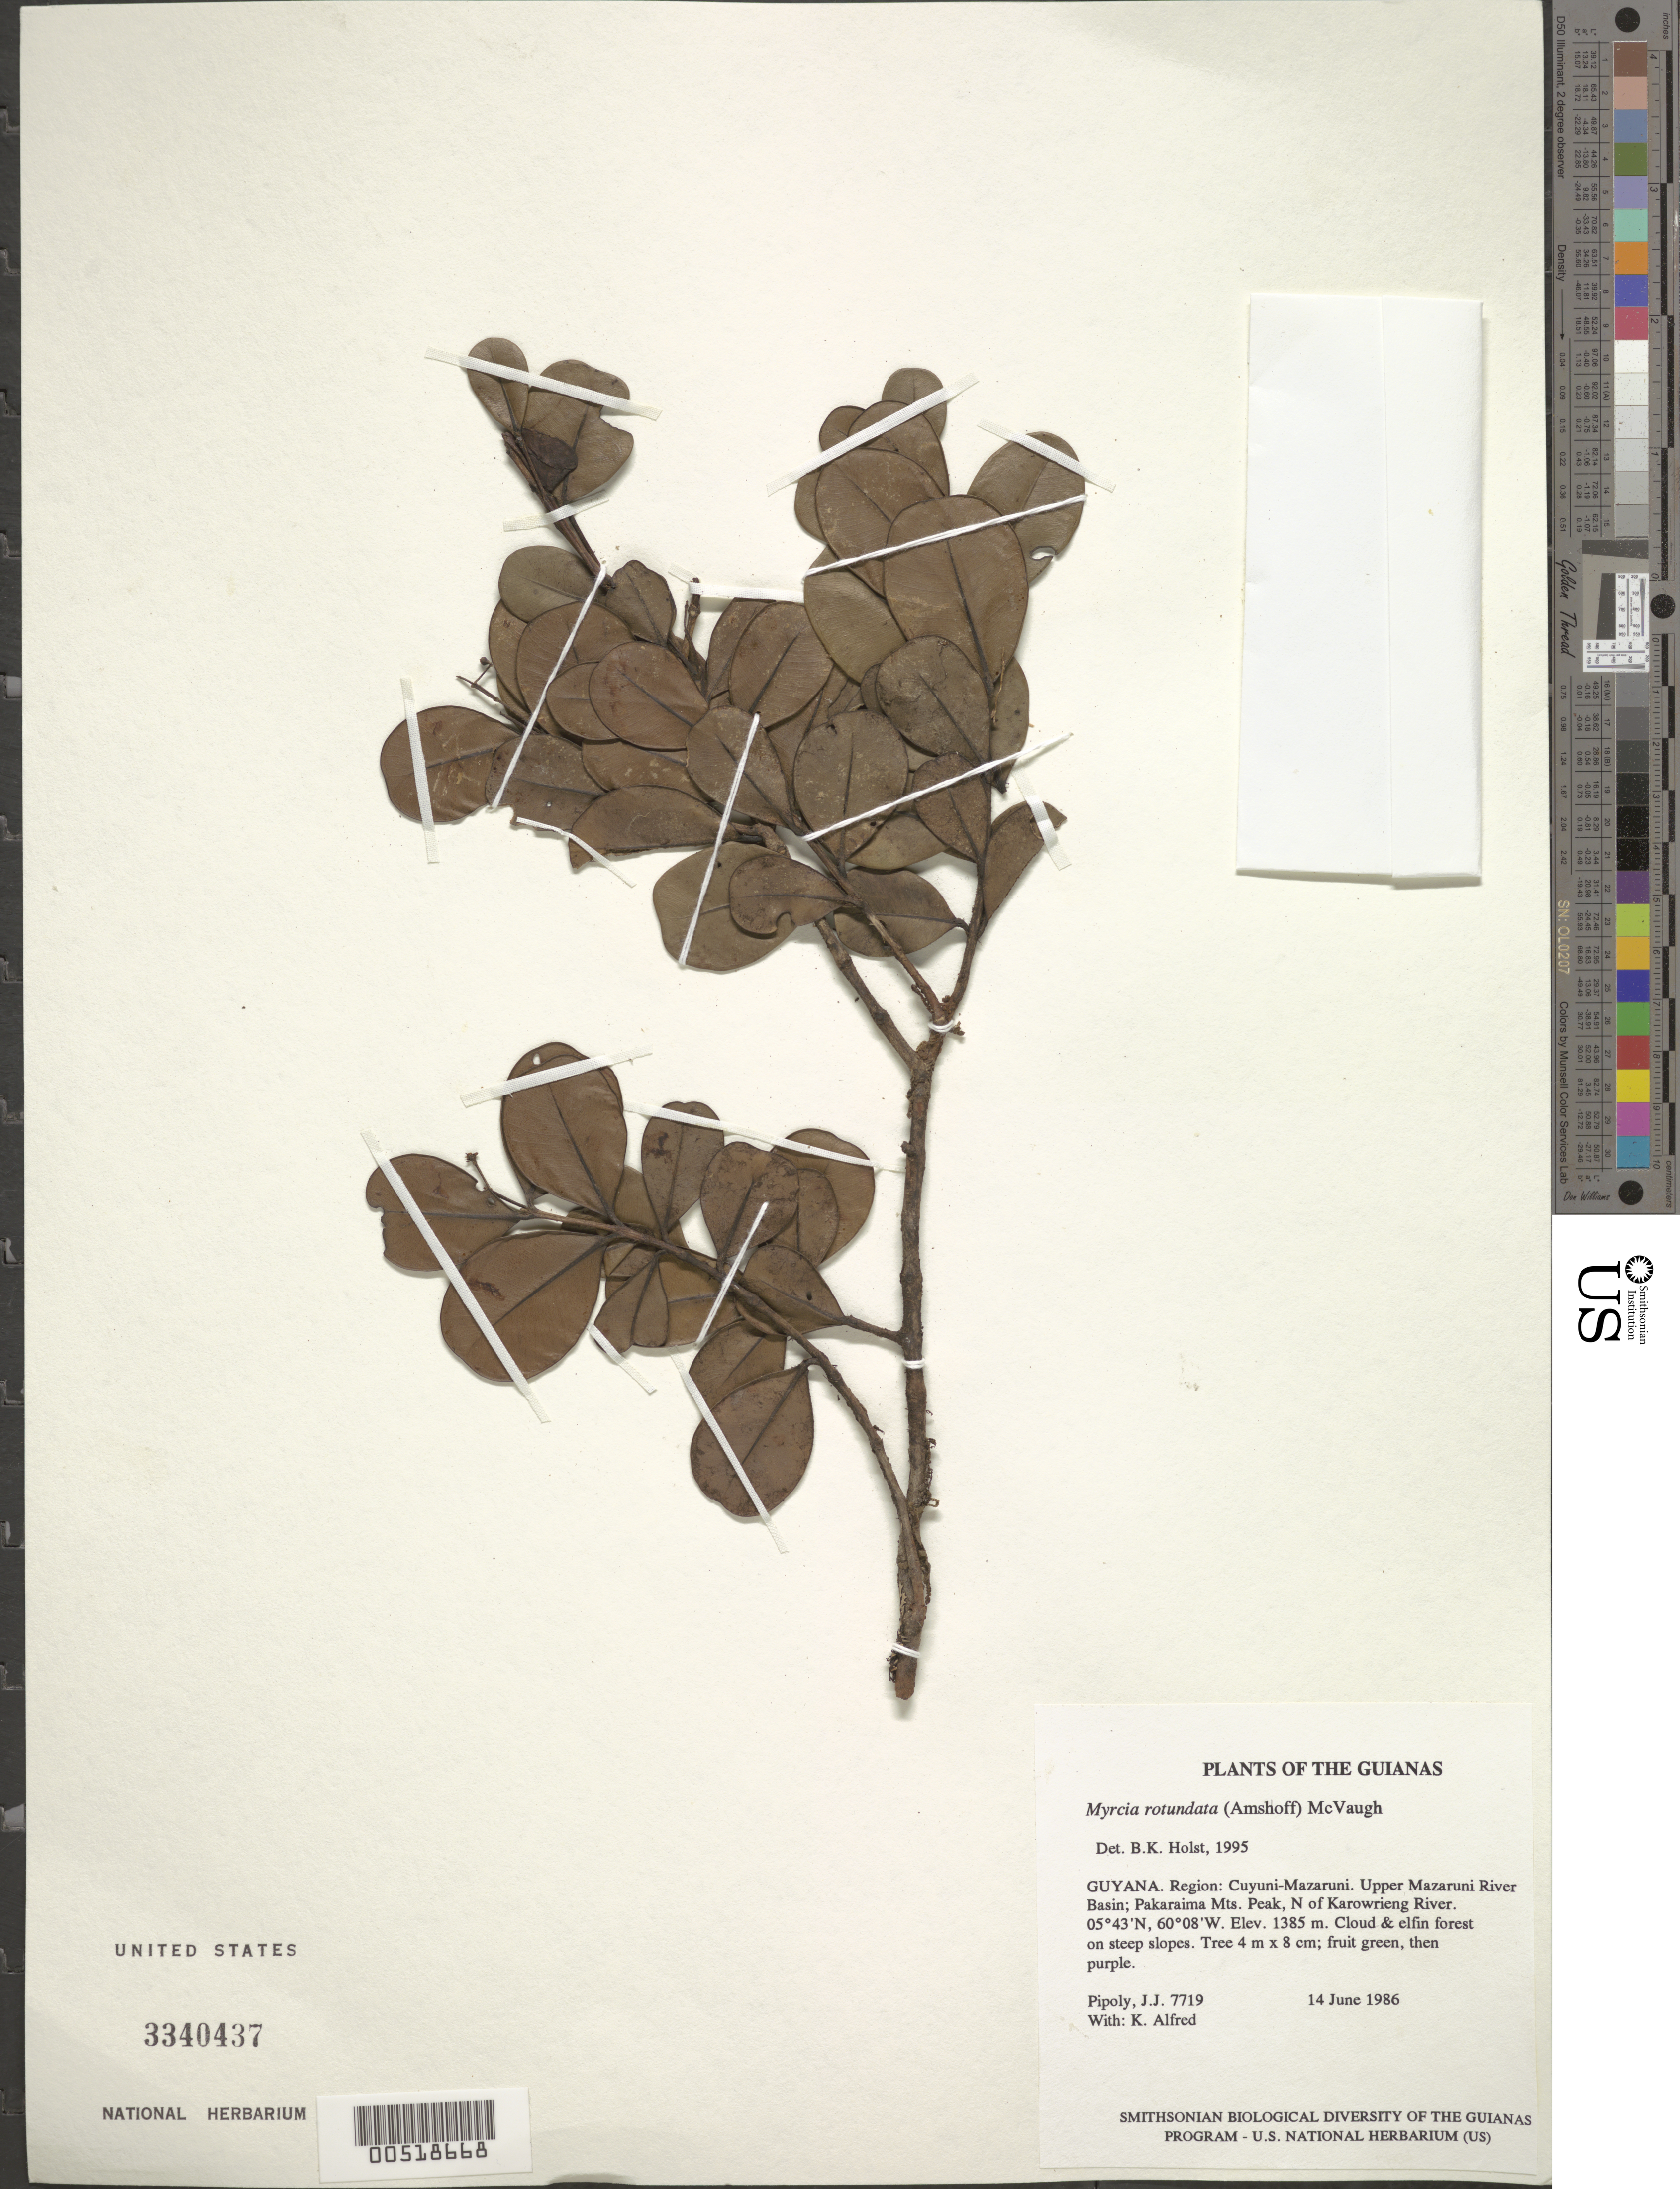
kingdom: Plantae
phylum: Tracheophyta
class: Magnoliopsida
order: Myrtales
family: Myrtaceae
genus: Myrcia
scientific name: Myrcia rotundata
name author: (Amshoff) McVaugh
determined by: Holst, Bruce K.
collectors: J. J. Pipoly & K. Alfred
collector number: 7719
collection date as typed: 14 June 1986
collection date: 1986-06-14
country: Guyana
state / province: Cuyuni-Mazaruni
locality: Upper Mazaruni River Basin; Pakaraima Mts. Peak, N of Karowrieng River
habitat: Cloud & elfin forest on steep slopes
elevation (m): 1385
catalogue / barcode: US 3340437